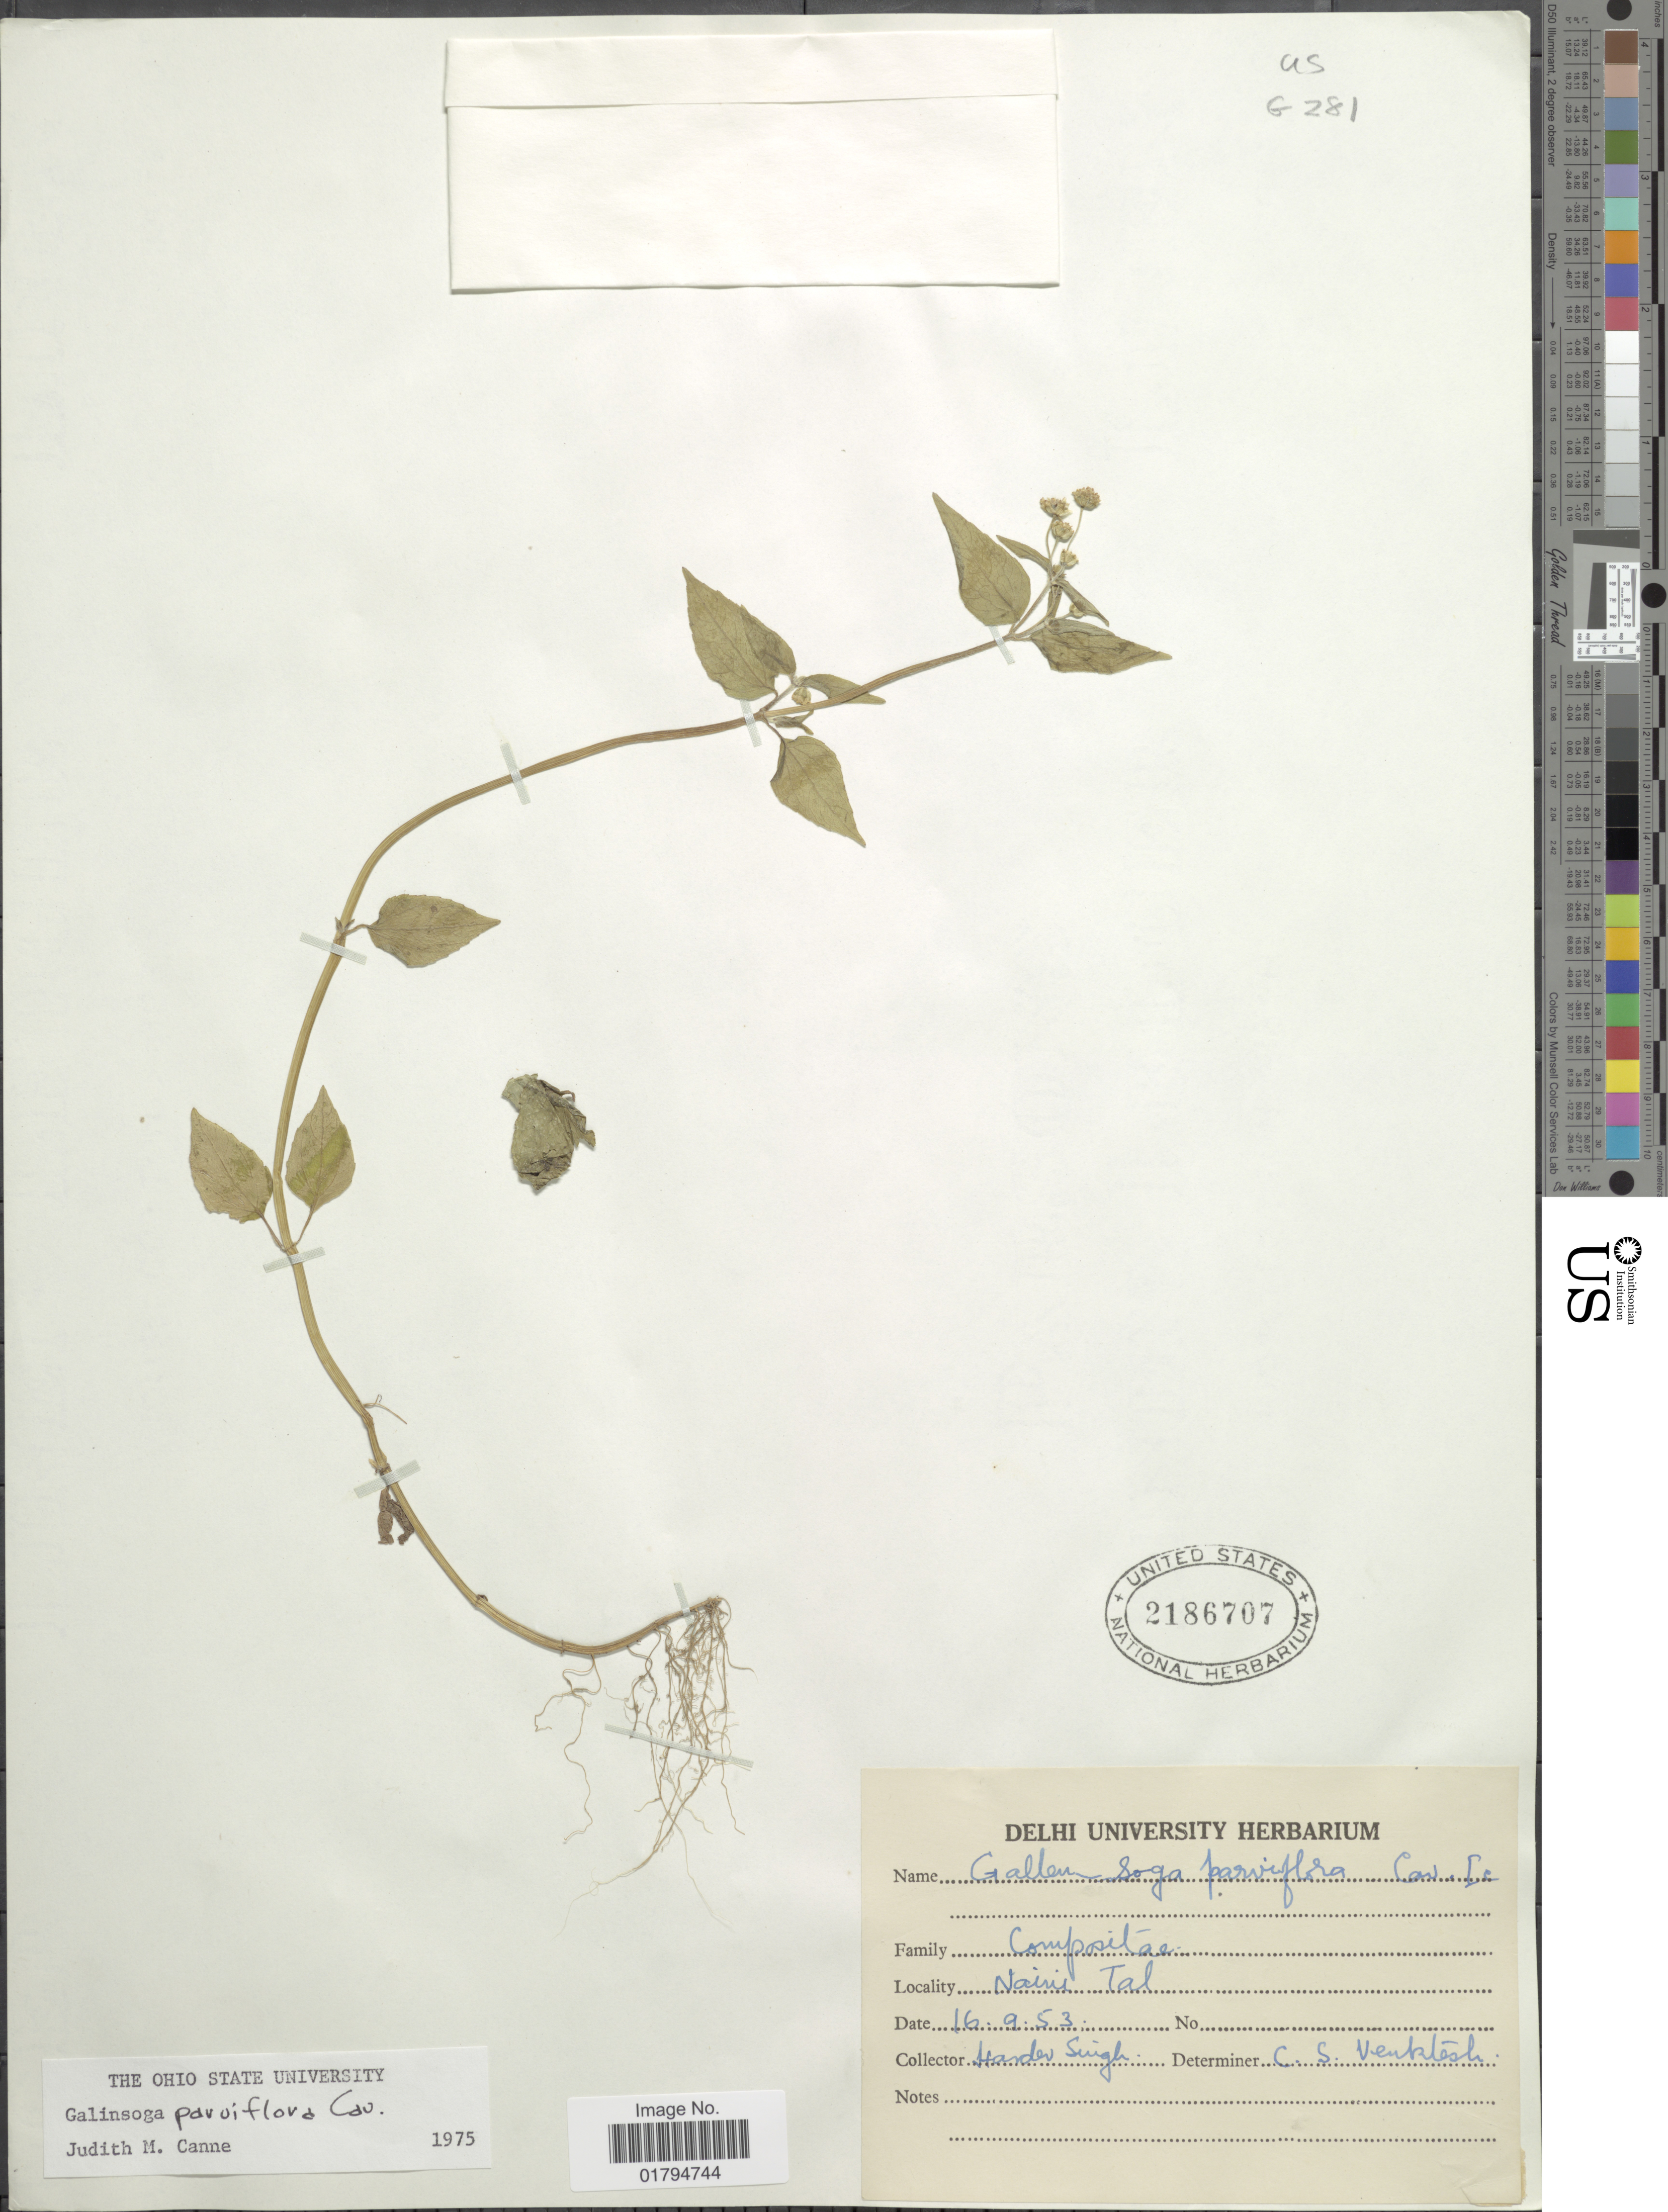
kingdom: Plantae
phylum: Tracheophyta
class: Magnoliopsida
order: Asterales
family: Asteraceae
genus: Galinsoga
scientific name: Galinsoga parviflora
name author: Cav.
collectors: H. Singh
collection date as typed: Transcribed d/m/y: 16/9/53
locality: Nainie [interpreted] Tal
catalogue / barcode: US 2186707